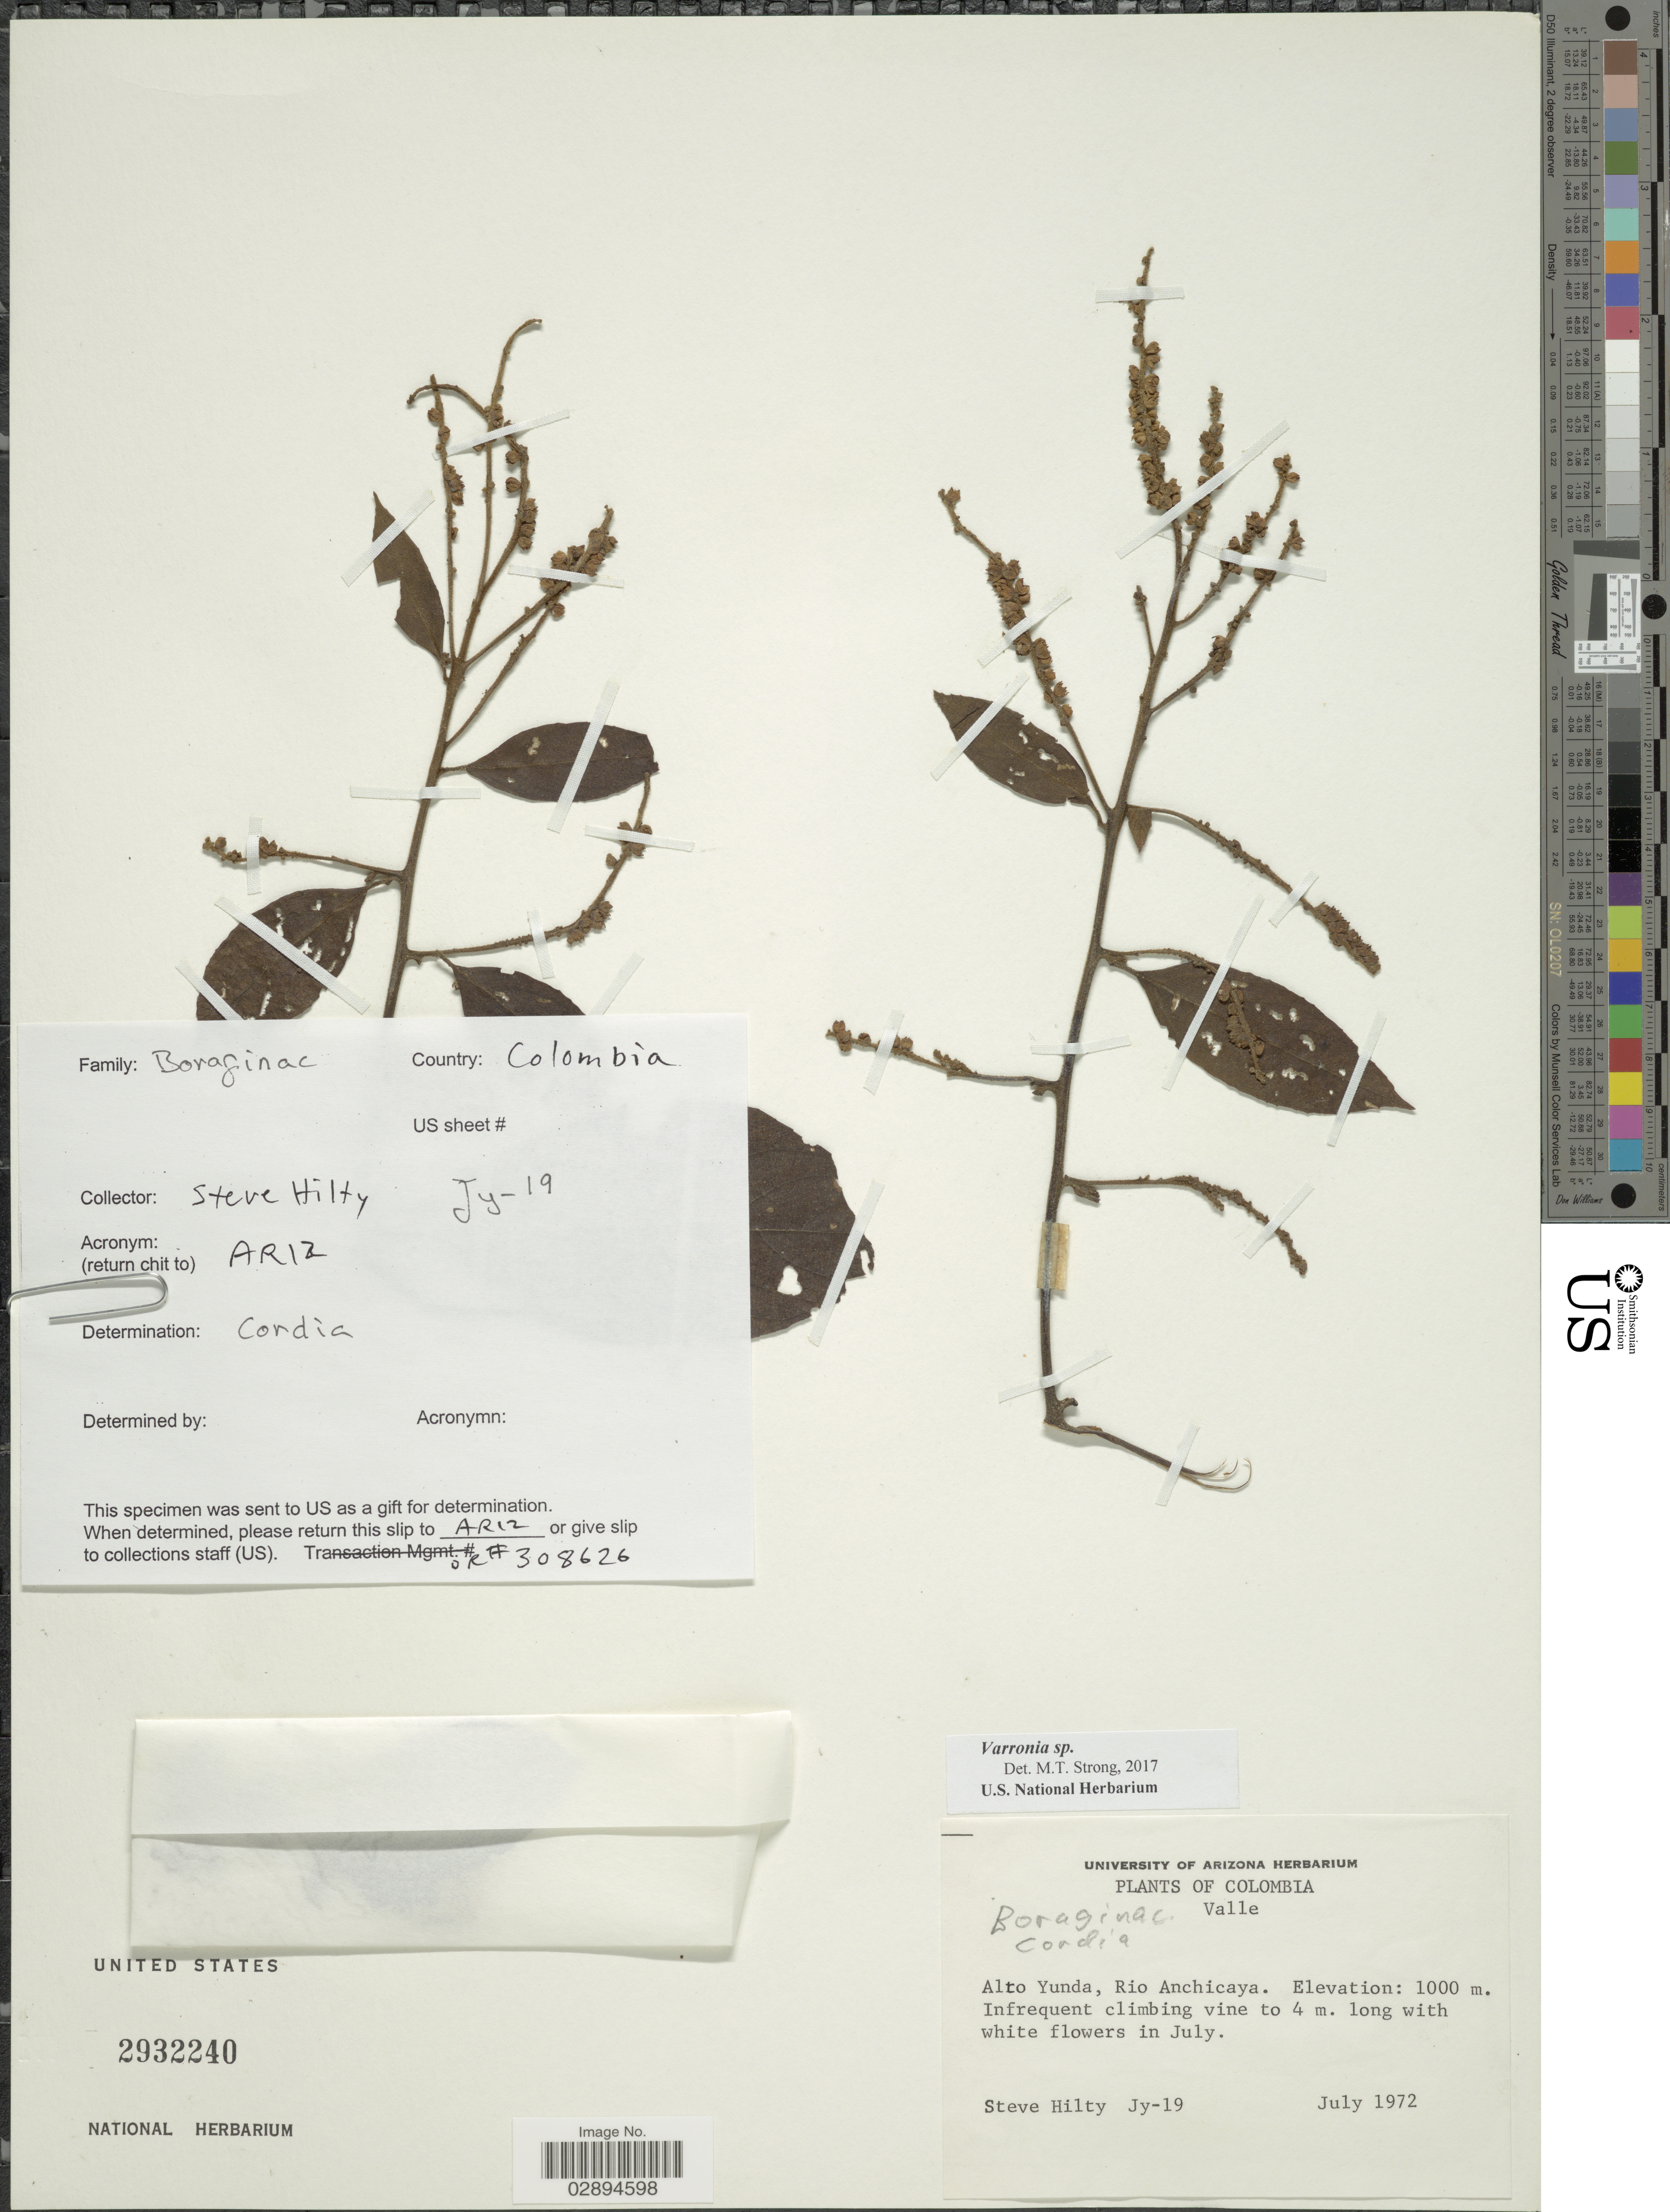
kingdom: Plantae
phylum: Tracheophyta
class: Magnoliopsida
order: Boraginales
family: Cordiaceae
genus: Varronia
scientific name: Varronia sp.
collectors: S. Hilty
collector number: Jy-19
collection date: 1972-07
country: Colombia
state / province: Valle del Cauca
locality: Alto Yunda, Rio Anchicaya.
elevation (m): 1000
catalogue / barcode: US 2932240